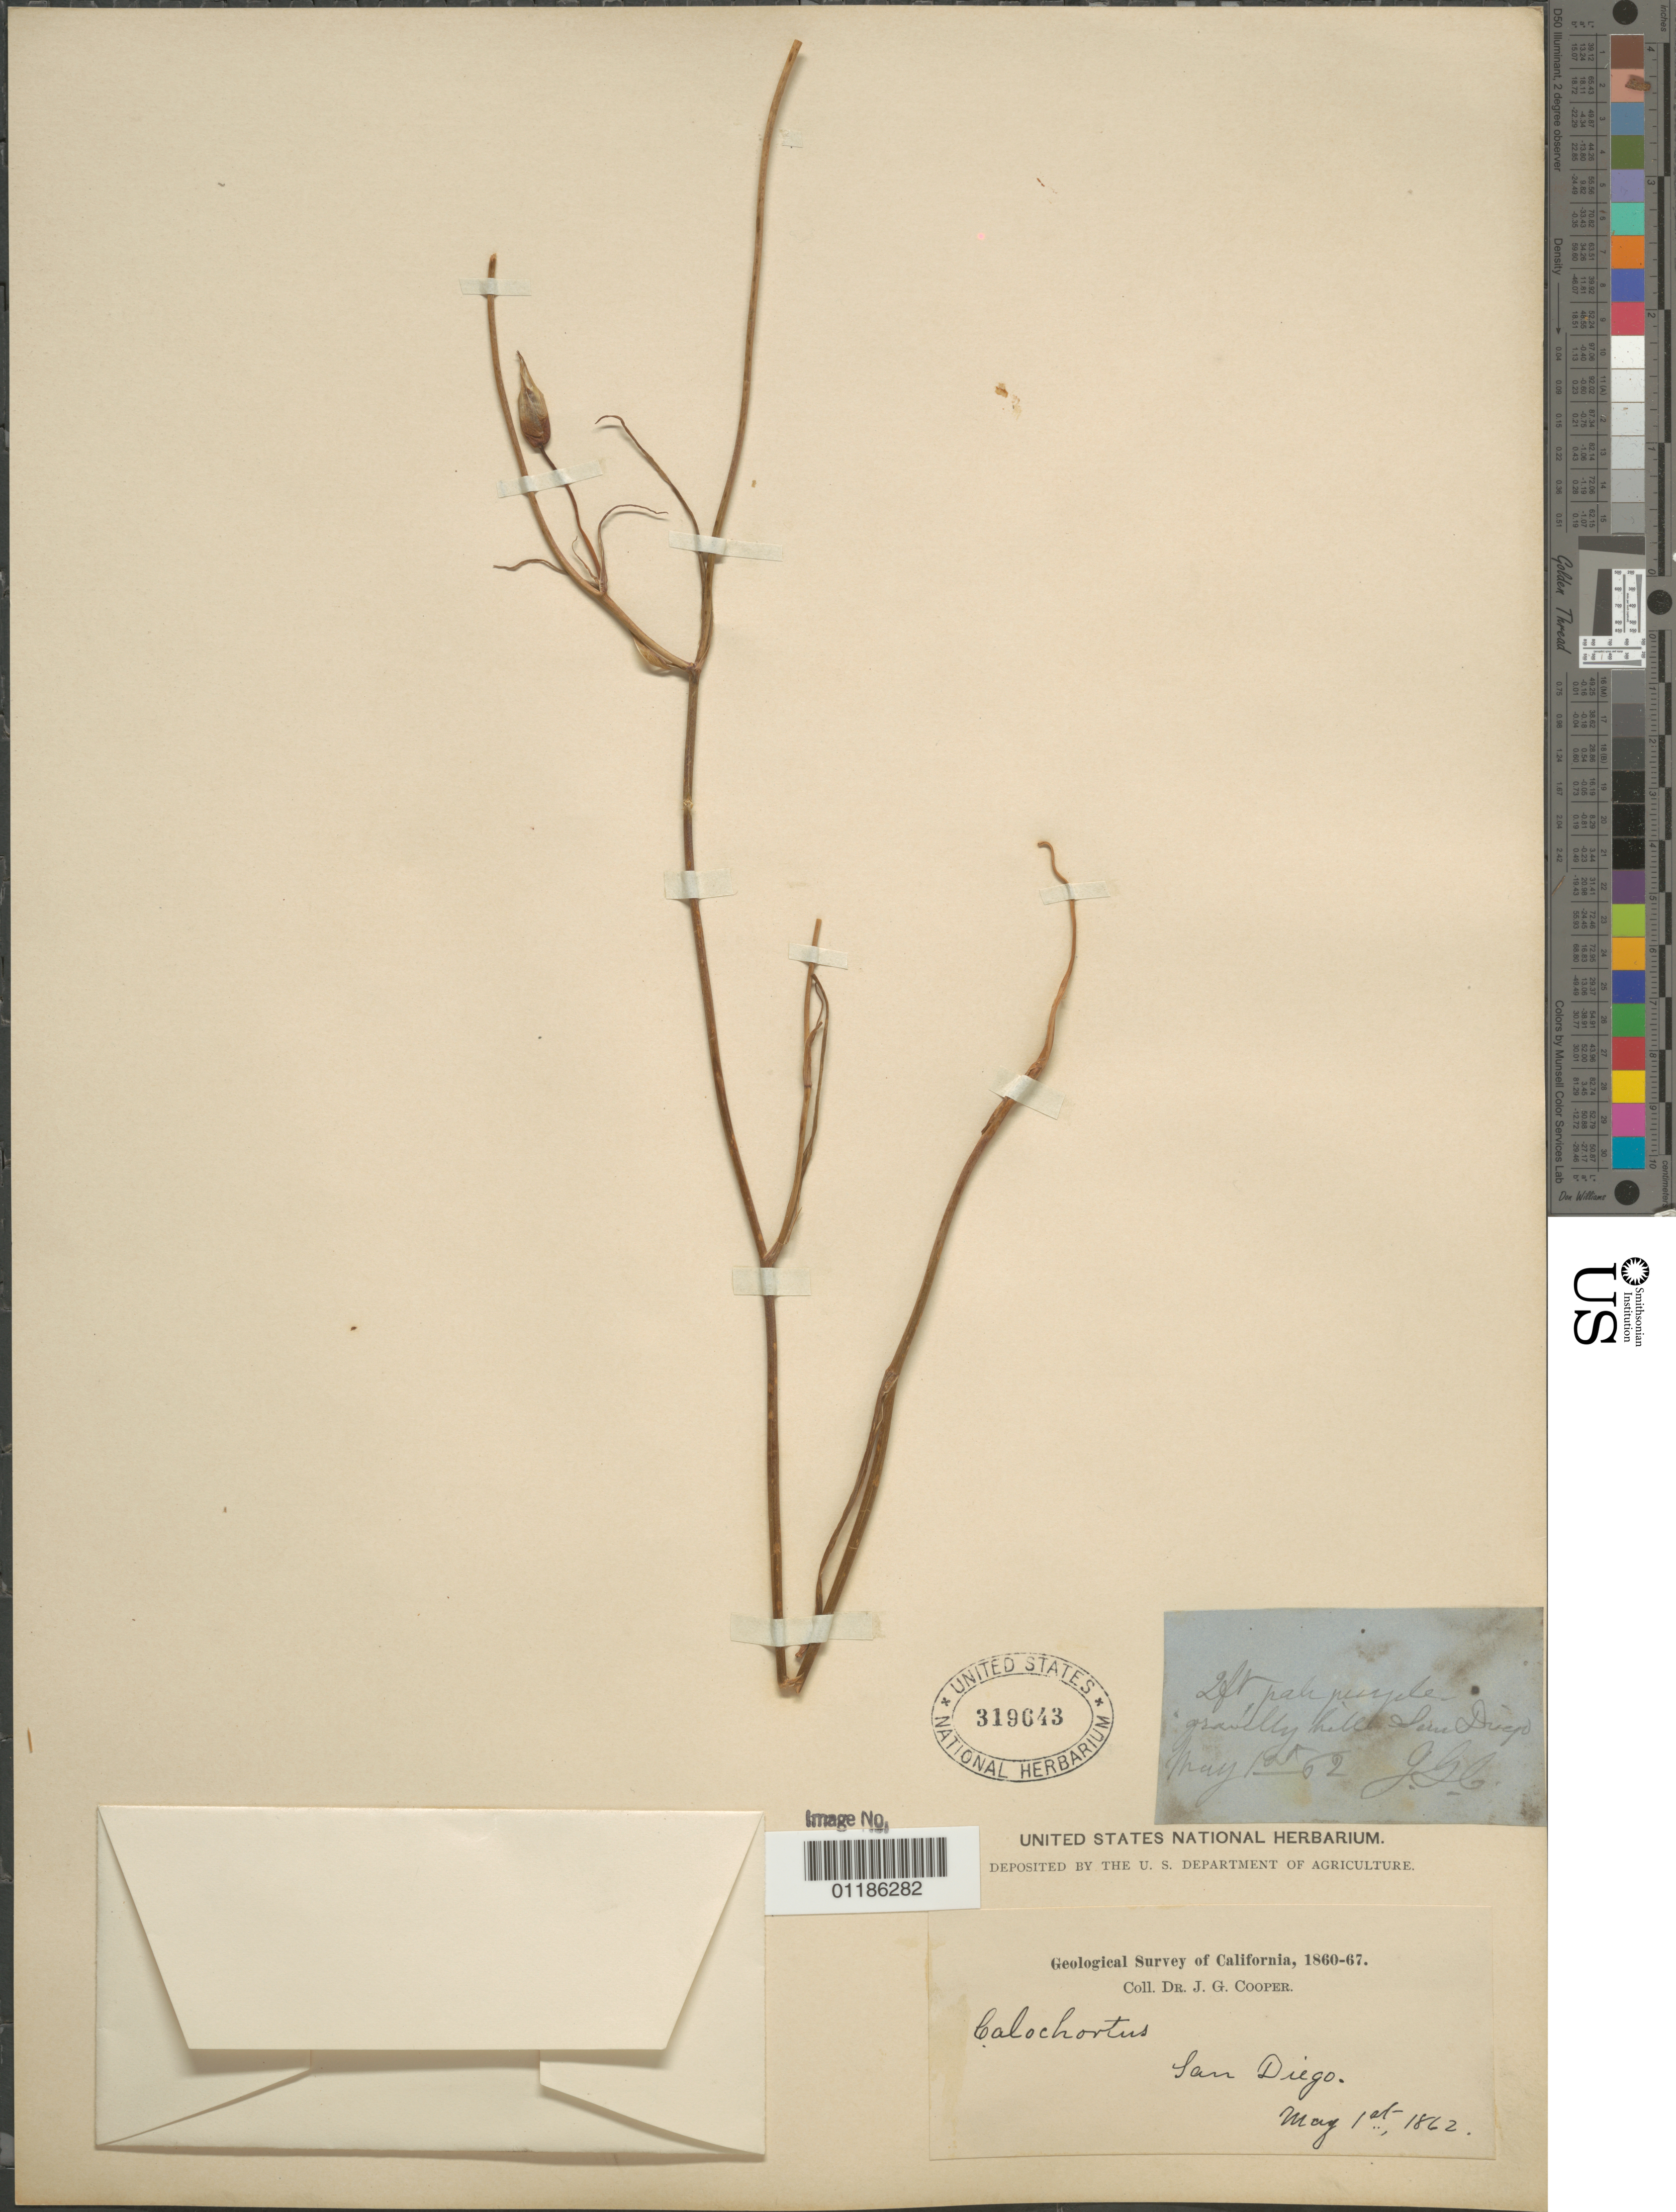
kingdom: Plantae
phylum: Tracheophyta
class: Liliopsida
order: Liliales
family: Liliaceae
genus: Calochortus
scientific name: Calochortus sp.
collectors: J. G. Cooper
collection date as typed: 01 May 1862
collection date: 1862-05-01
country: United States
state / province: California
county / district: San Diego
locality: San Diego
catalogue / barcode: US 319643